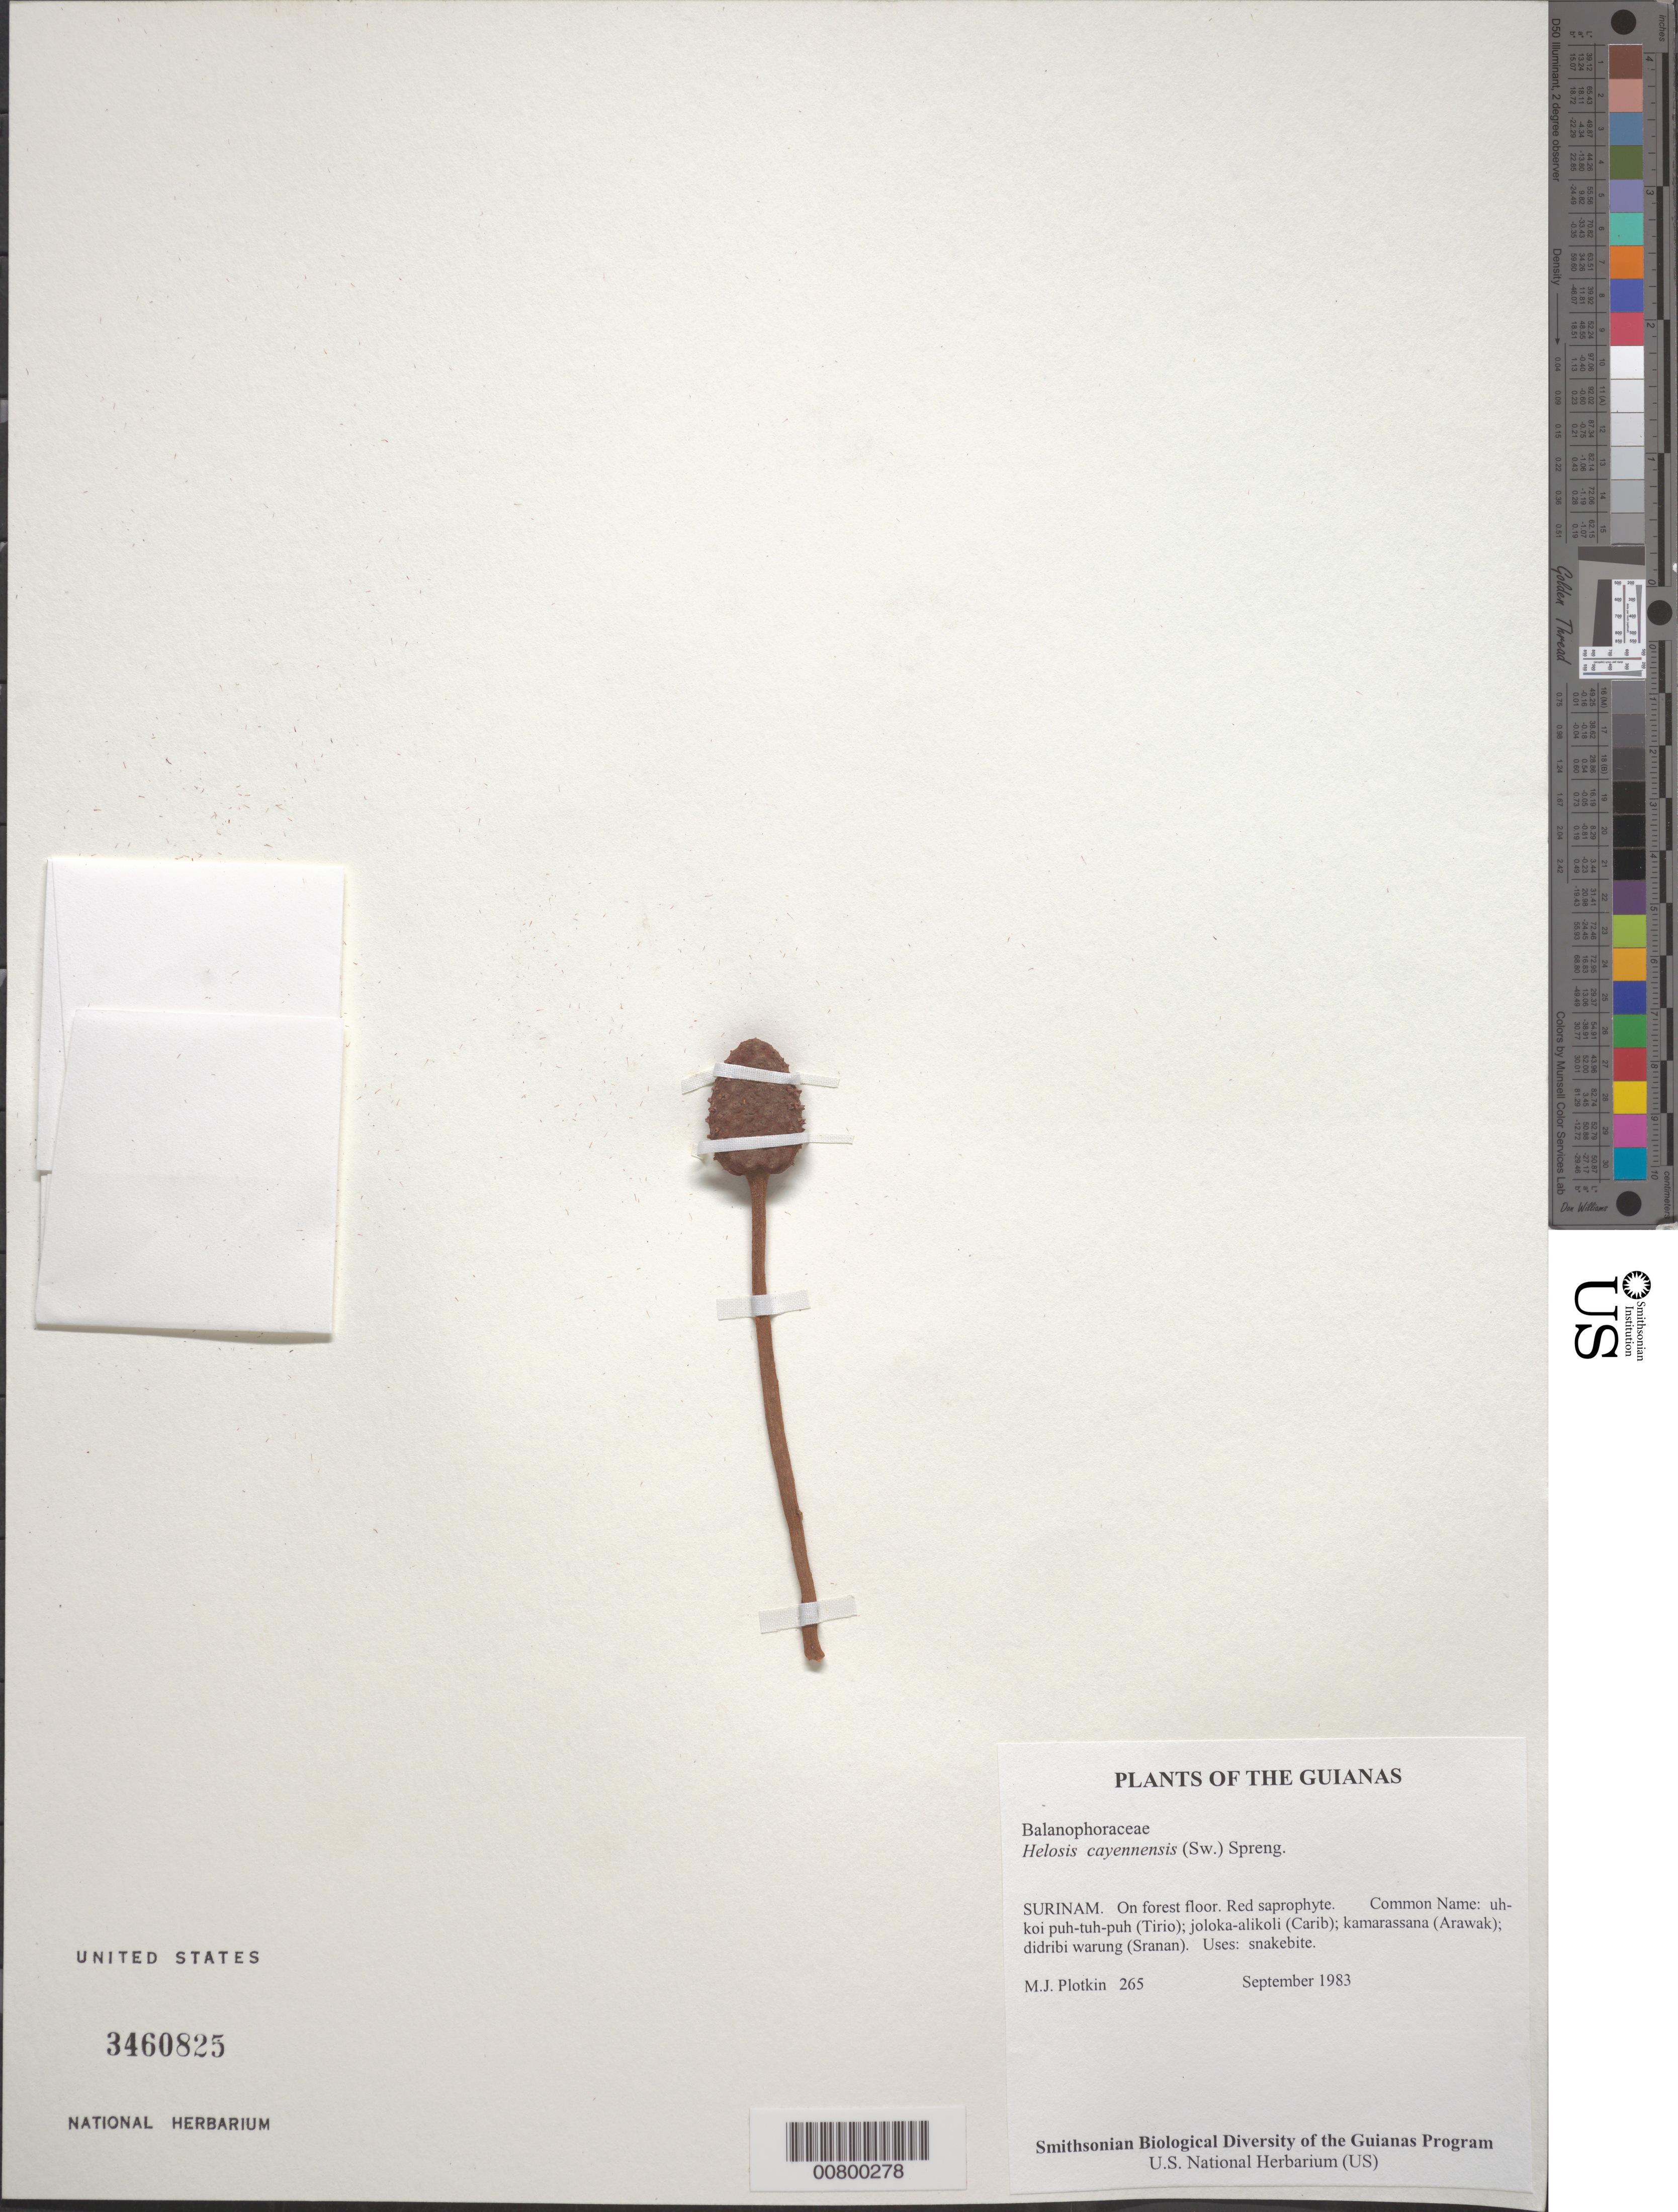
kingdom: Plantae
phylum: Tracheophyta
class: Magnoliopsida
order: Santalales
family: Balanophoraceae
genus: Helosis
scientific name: Helosis cayennensis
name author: (Sw.) Spreng.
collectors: M. Plotkin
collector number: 265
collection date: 1983-09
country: Suriname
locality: The Guianas. On forest floor.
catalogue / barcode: US 3460825